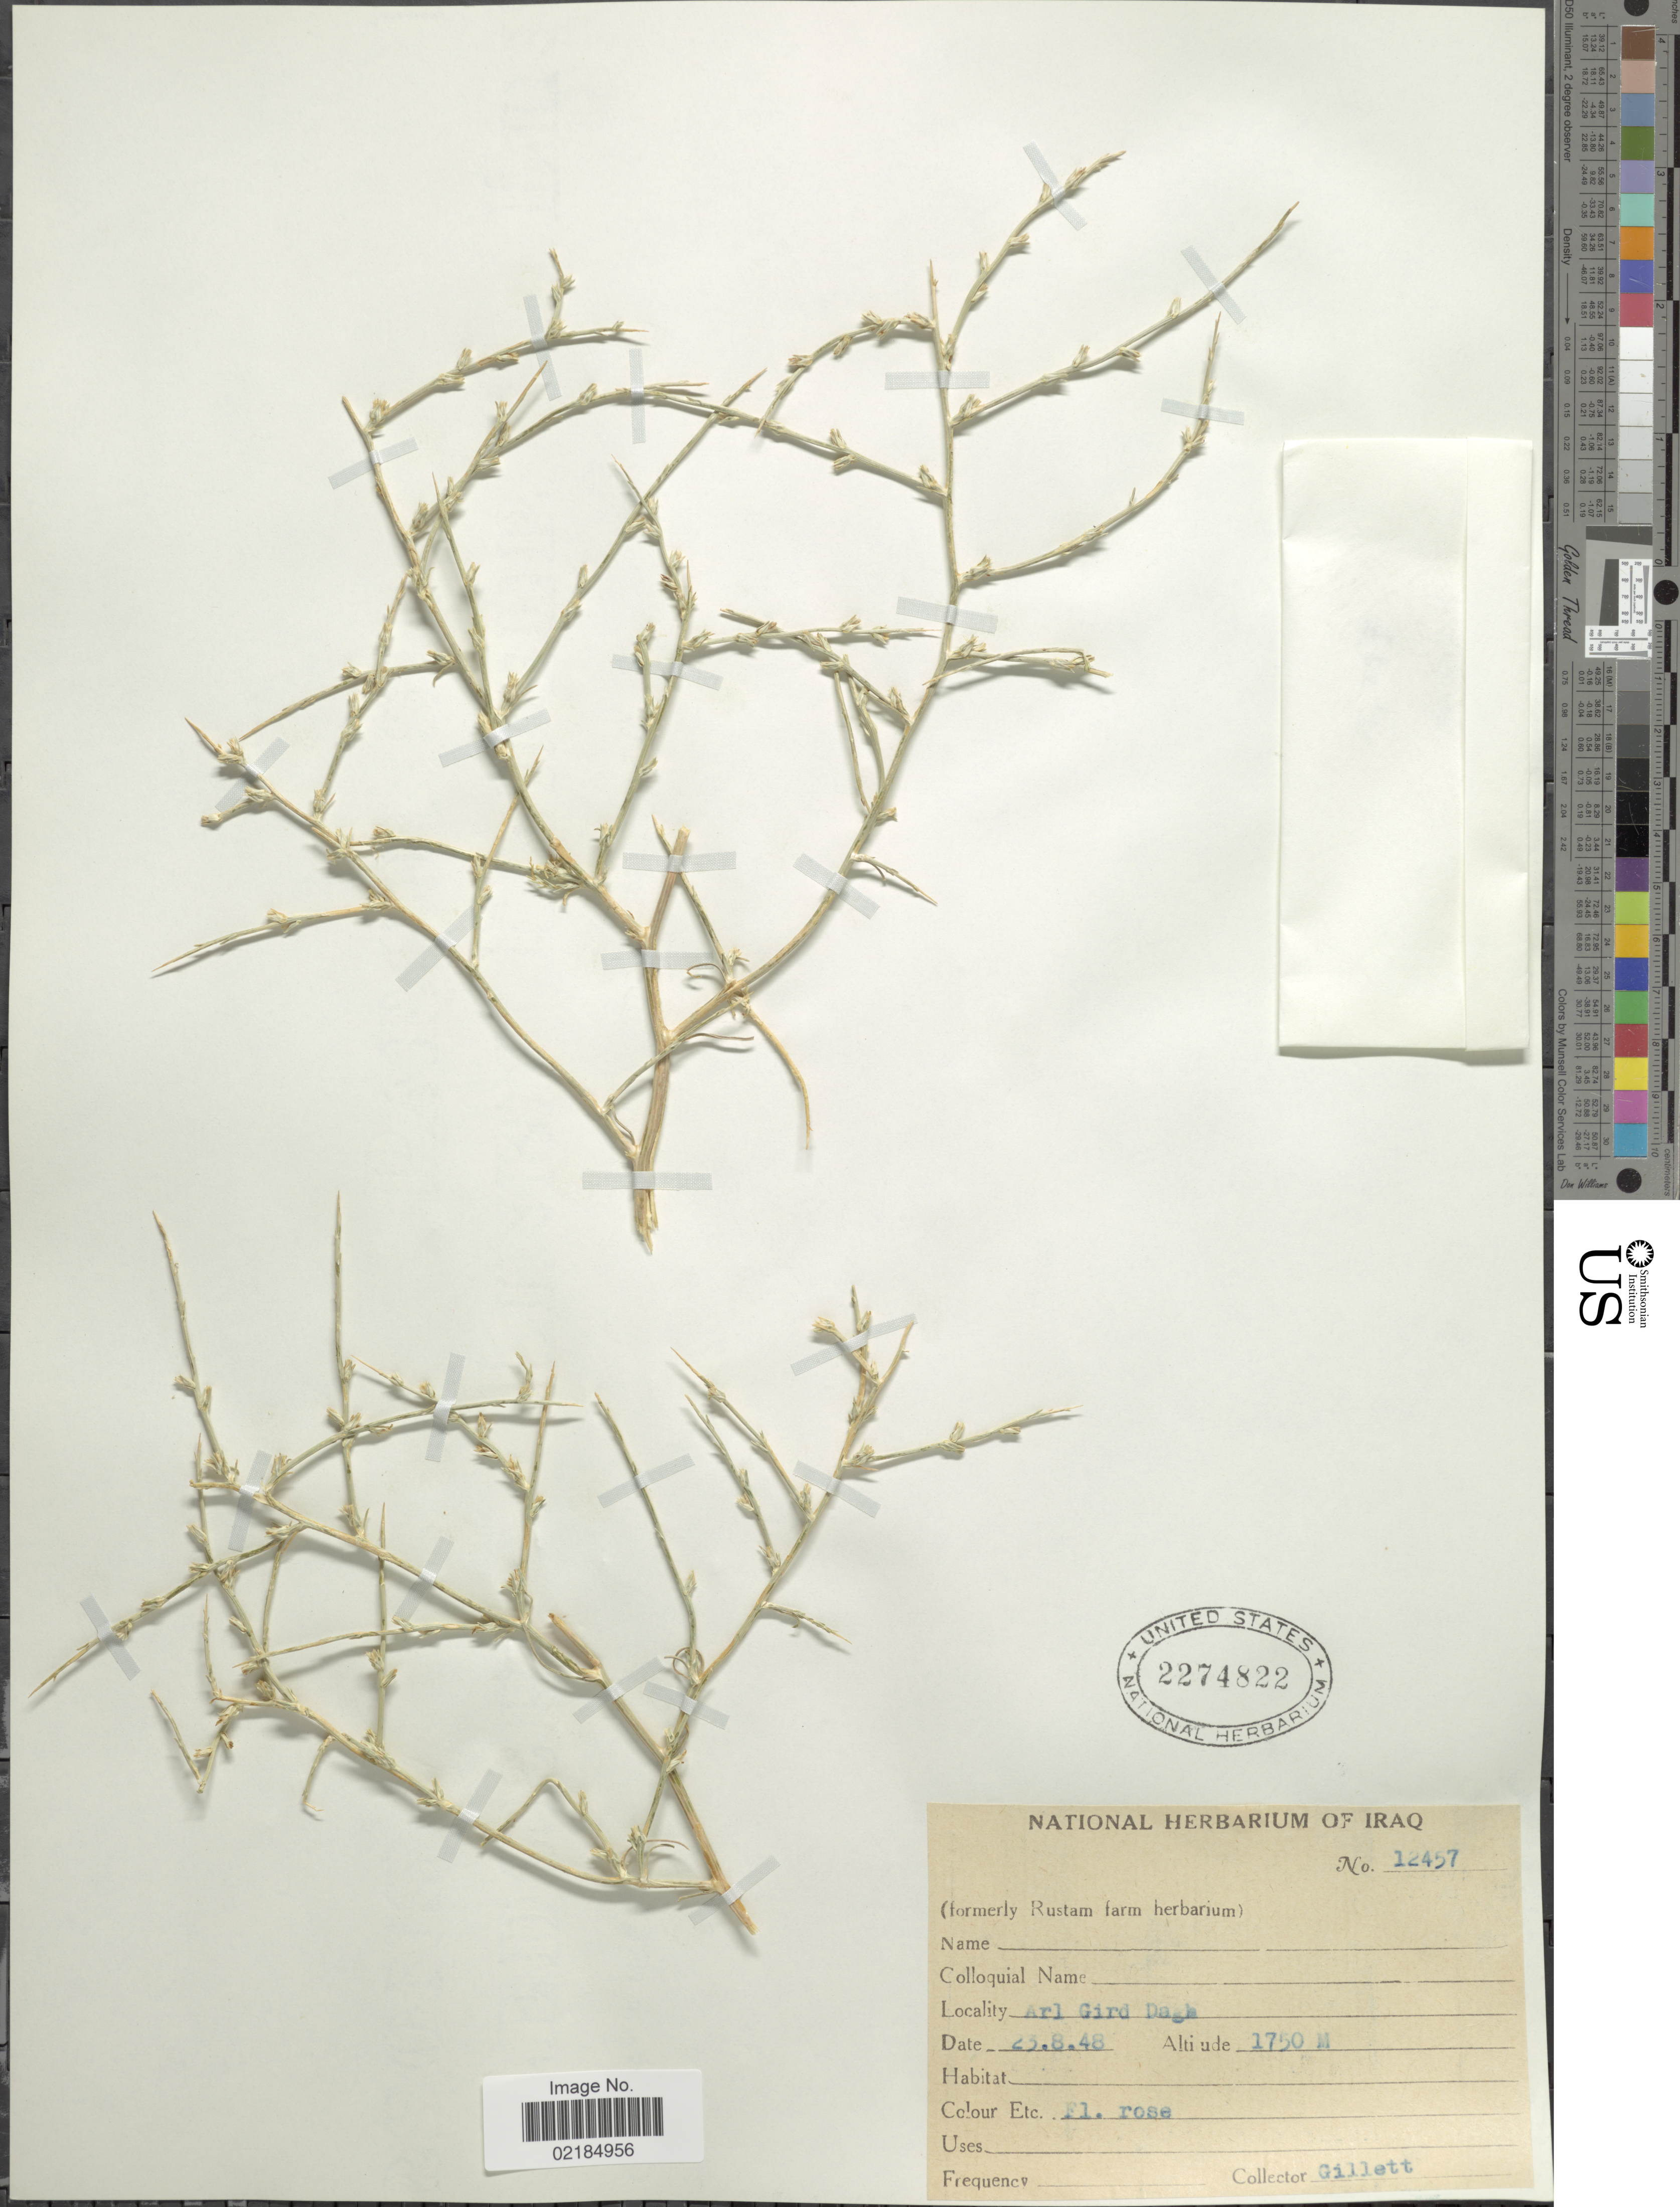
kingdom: Plantae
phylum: Tracheophyta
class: Magnoliopsida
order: Asterales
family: Asteraceae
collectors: Gillett, --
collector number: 12457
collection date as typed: Transcribed d/m/y: 23/8/48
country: Iraq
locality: Arl Gird Dagh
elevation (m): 1750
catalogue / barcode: US 2274822